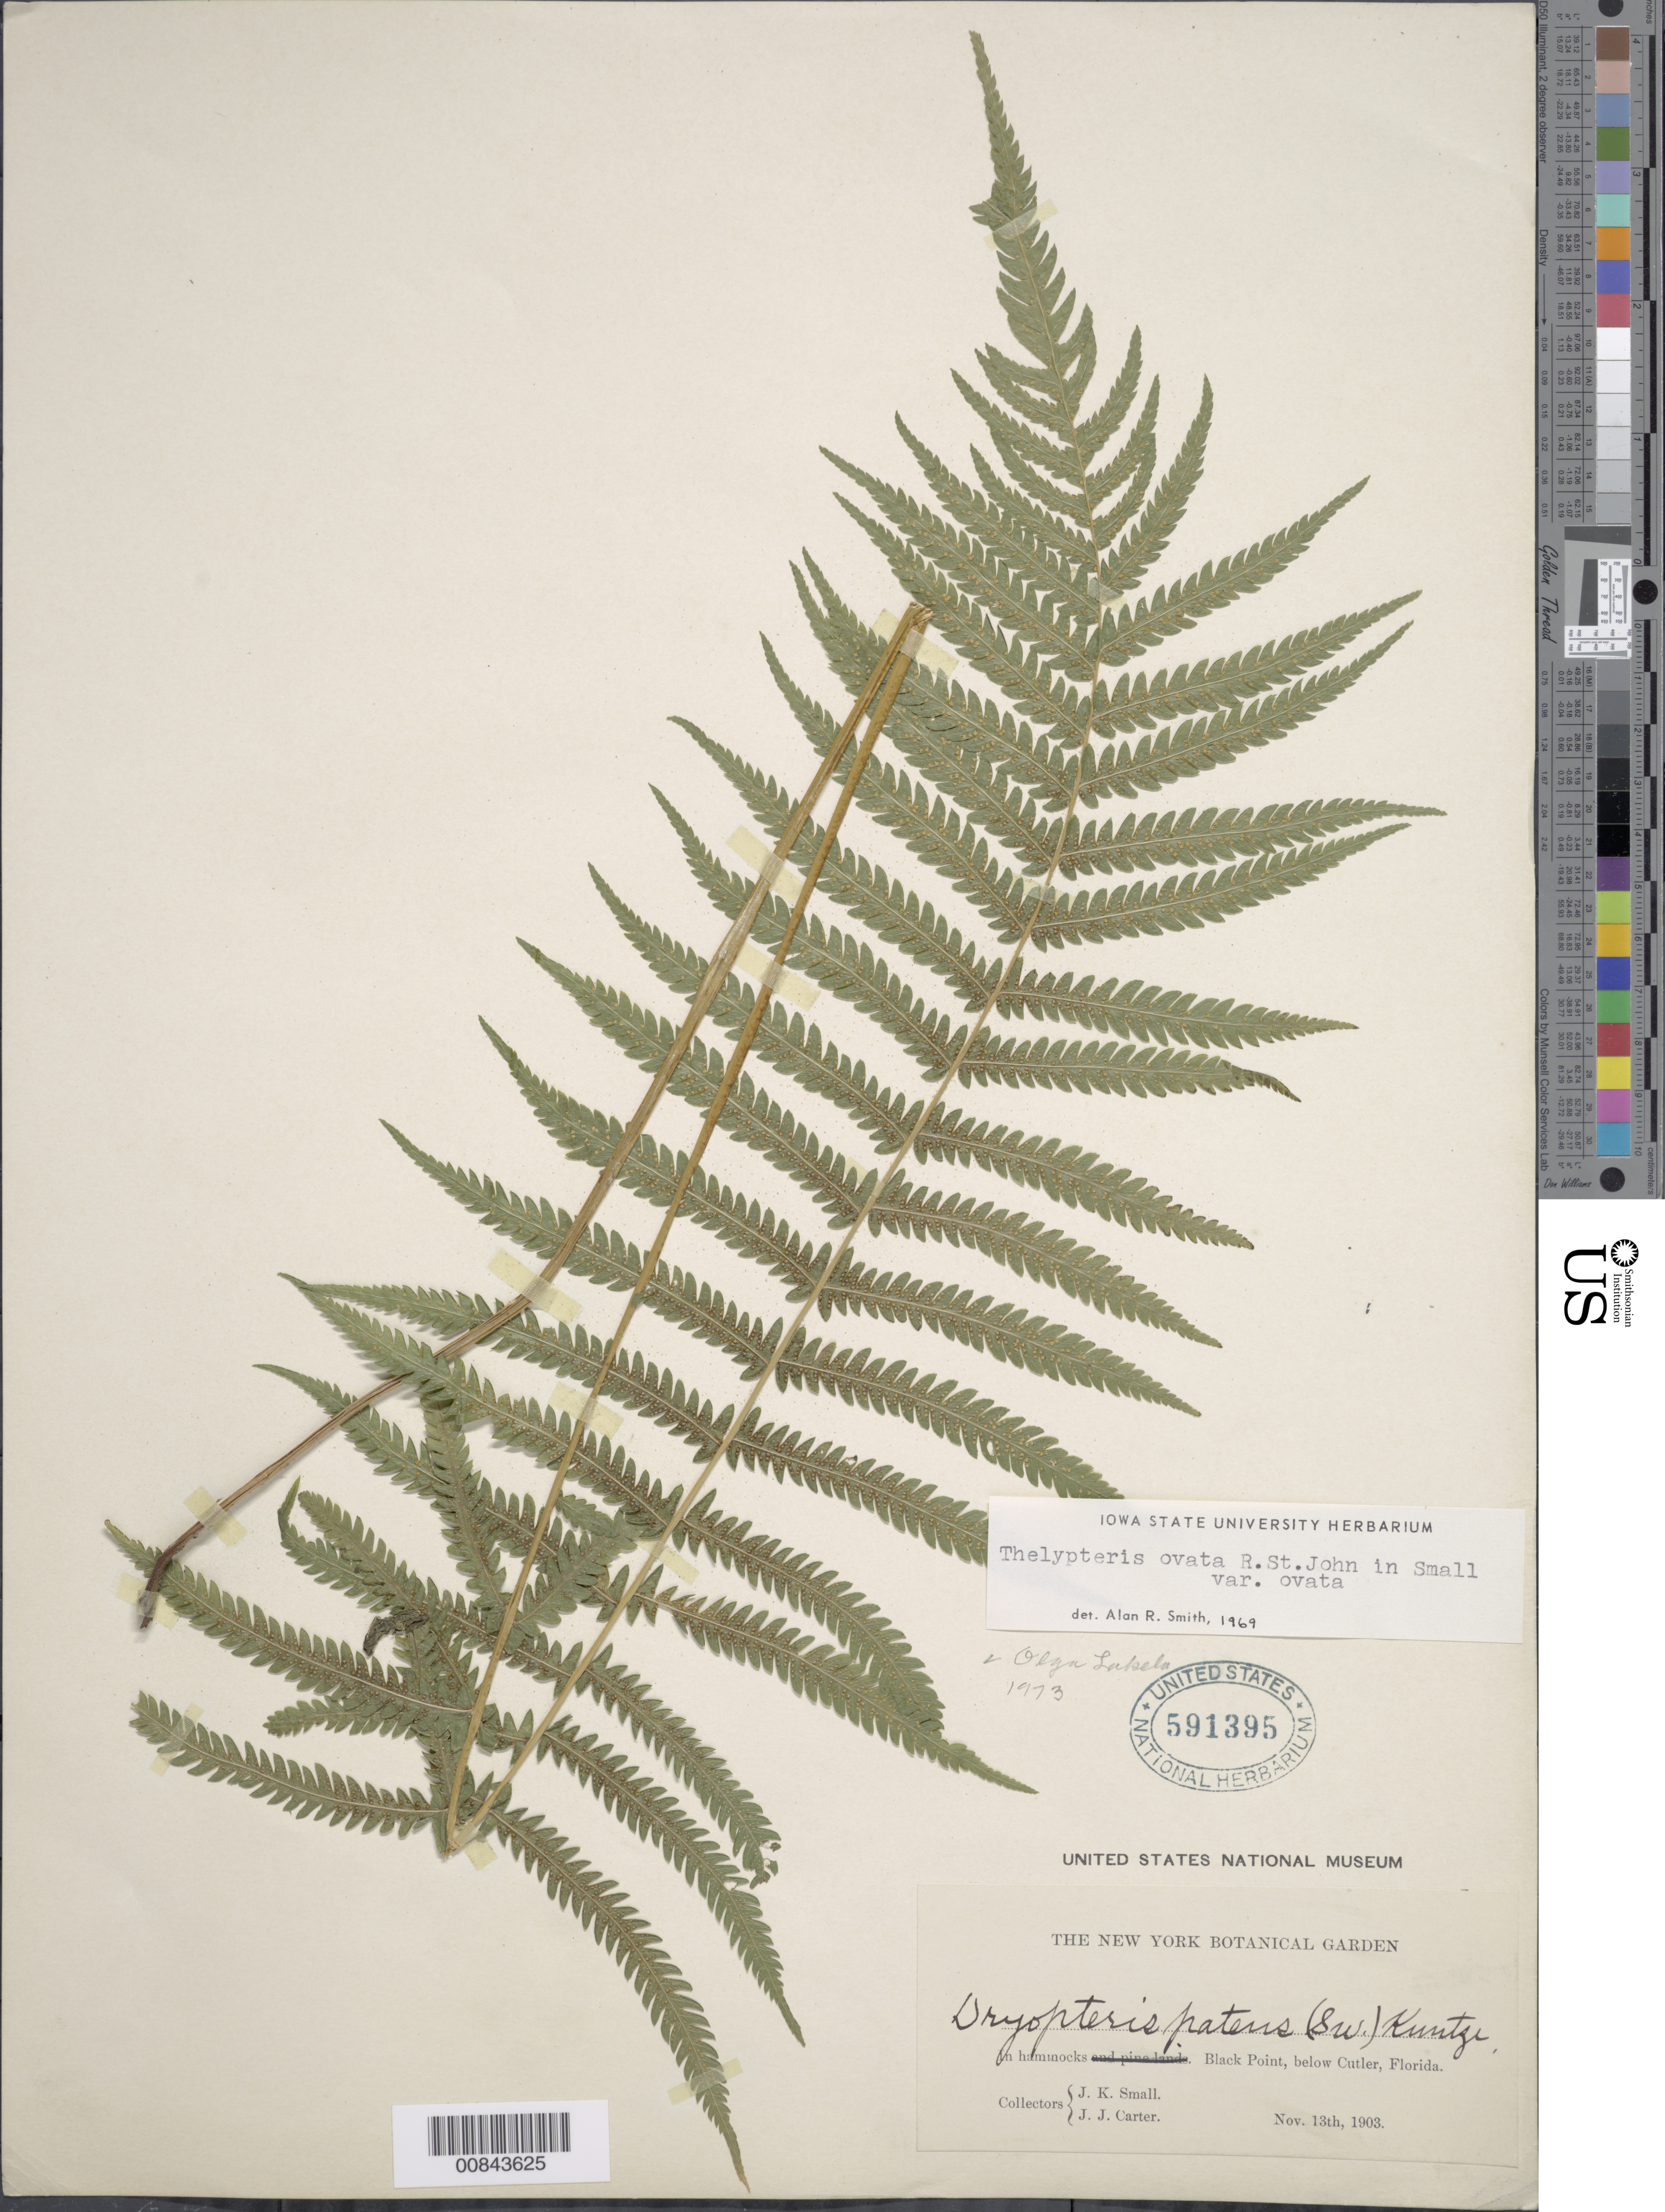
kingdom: Plantae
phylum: Tracheophyta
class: Polypodiopsida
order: Polypodiales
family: Thelypteridaceae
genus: Christella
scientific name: Christella ovata var. ovata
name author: (R.P. St. John) Á. Löve & D. Löve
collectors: J. K. Small & J. J. Carter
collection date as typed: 13 Nov 1903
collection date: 1903-11-13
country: United States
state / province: Florida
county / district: Dade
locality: Below Cutler, Black Point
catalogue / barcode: US 591395